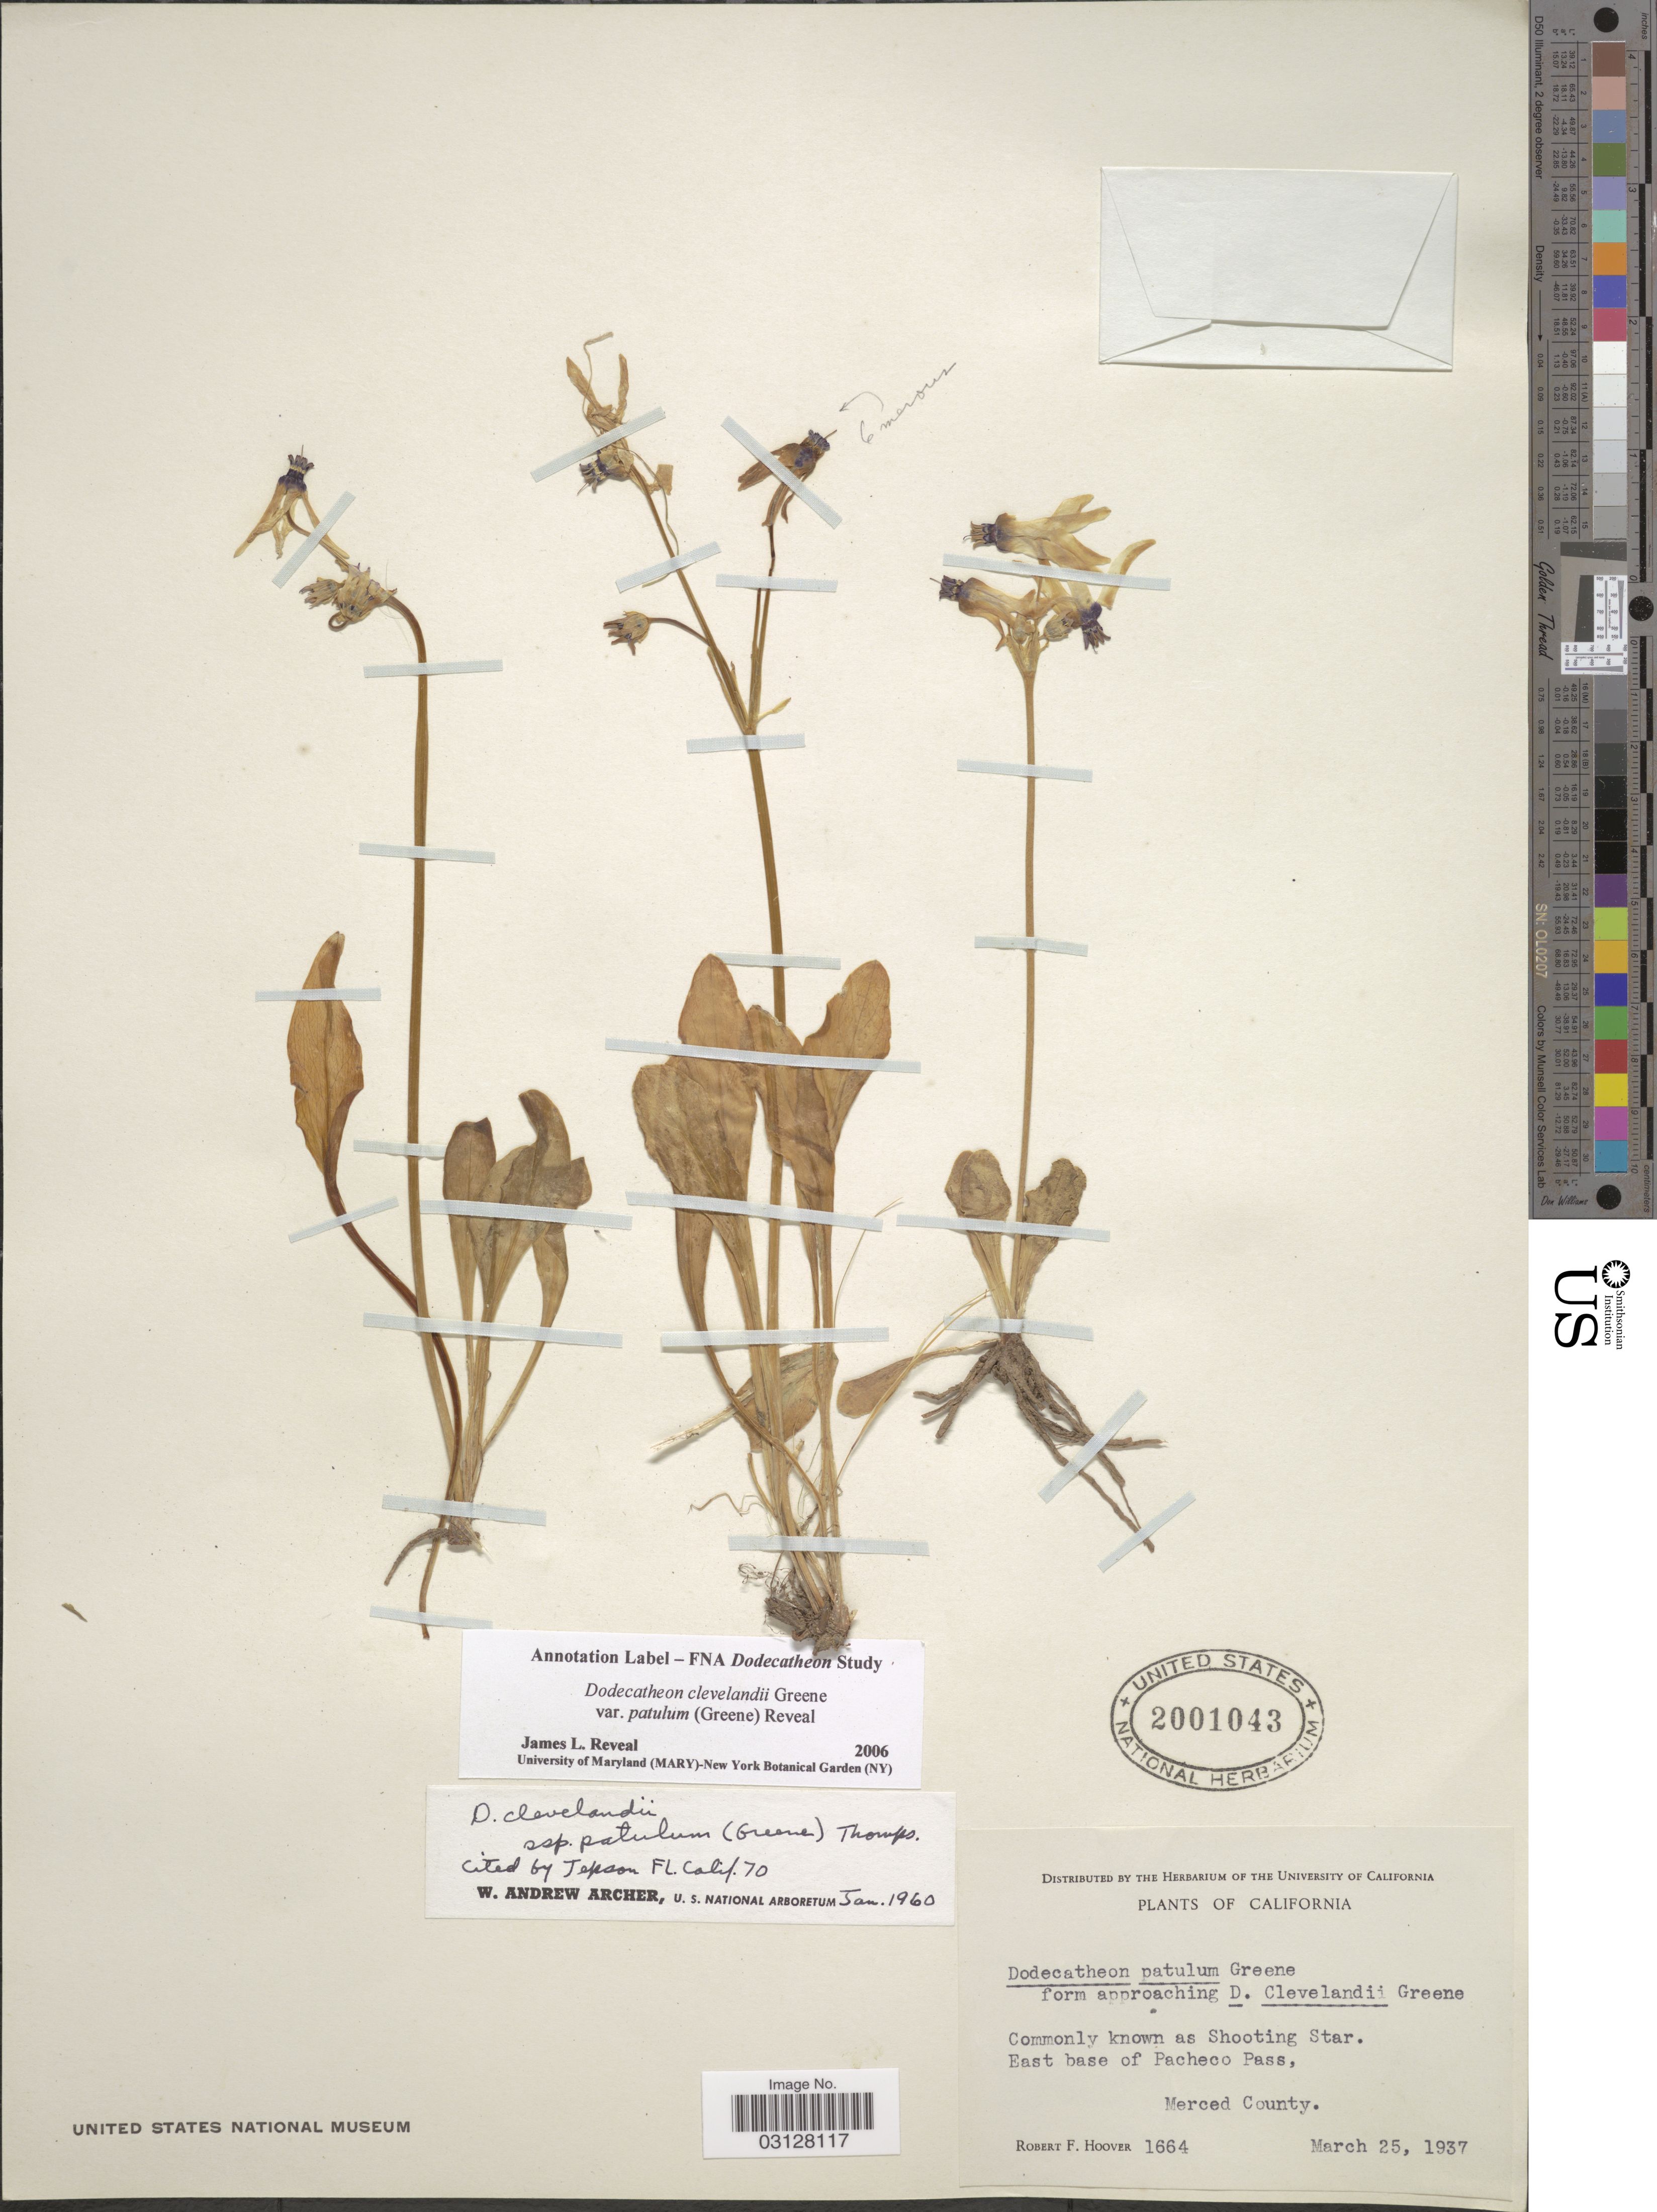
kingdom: Plantae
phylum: Tracheophyta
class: Magnoliopsida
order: Ericales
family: Primulaceae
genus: Dodecatheon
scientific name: Dodecatheon clevelandii var. patulum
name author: (Kuntze) Reveal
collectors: R. F. Hoover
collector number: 1664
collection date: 1937-03-25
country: United States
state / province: California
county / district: Merced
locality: East base of Pacheco Pass, Merced County.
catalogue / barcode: US 2001043